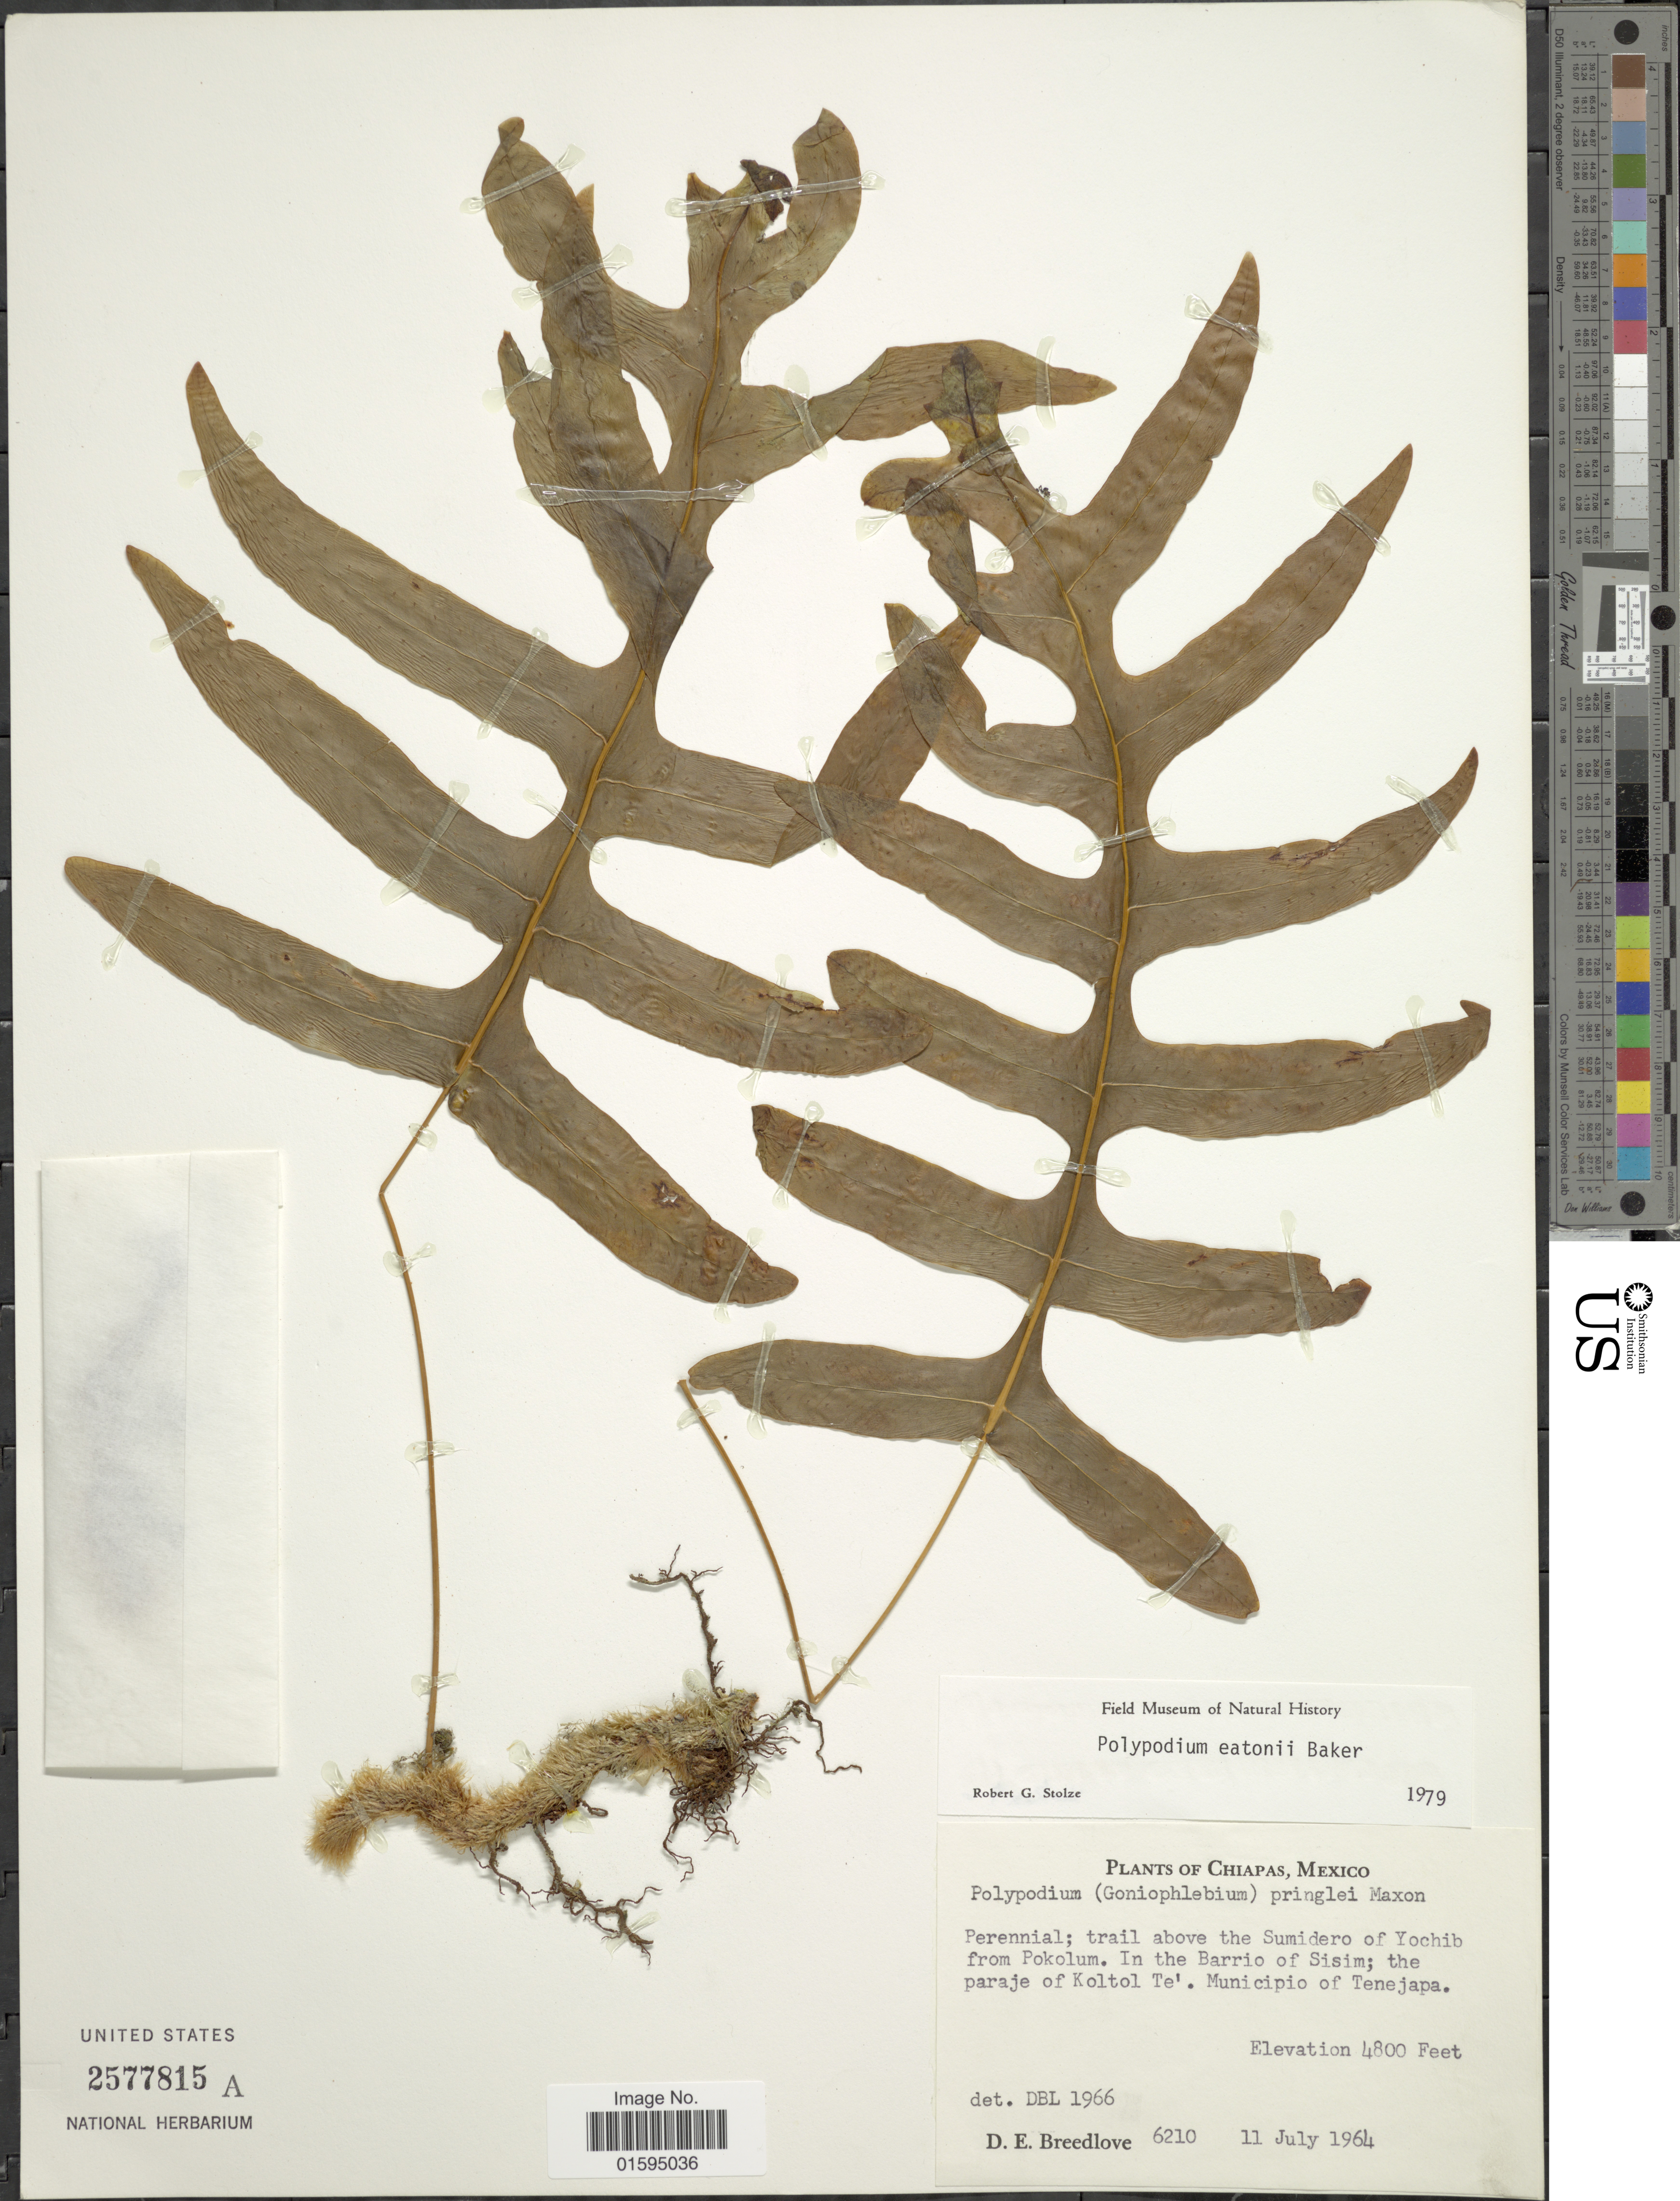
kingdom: Plantae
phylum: Tracheophyta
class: Polypodiopsida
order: Polypodiales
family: Polypodiaceae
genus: Polypodium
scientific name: Polypodium eatonii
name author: Baker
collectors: D. E. Breedlove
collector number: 6210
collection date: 1964-07-11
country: Mexico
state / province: Chiapas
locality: Perennial; trail above the Sumidero of Yochib from Pokolum. In the Barrio of Sisim, the parake of Koltol Te. Municipio of Tenejapa.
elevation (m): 1463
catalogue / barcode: US 2577815